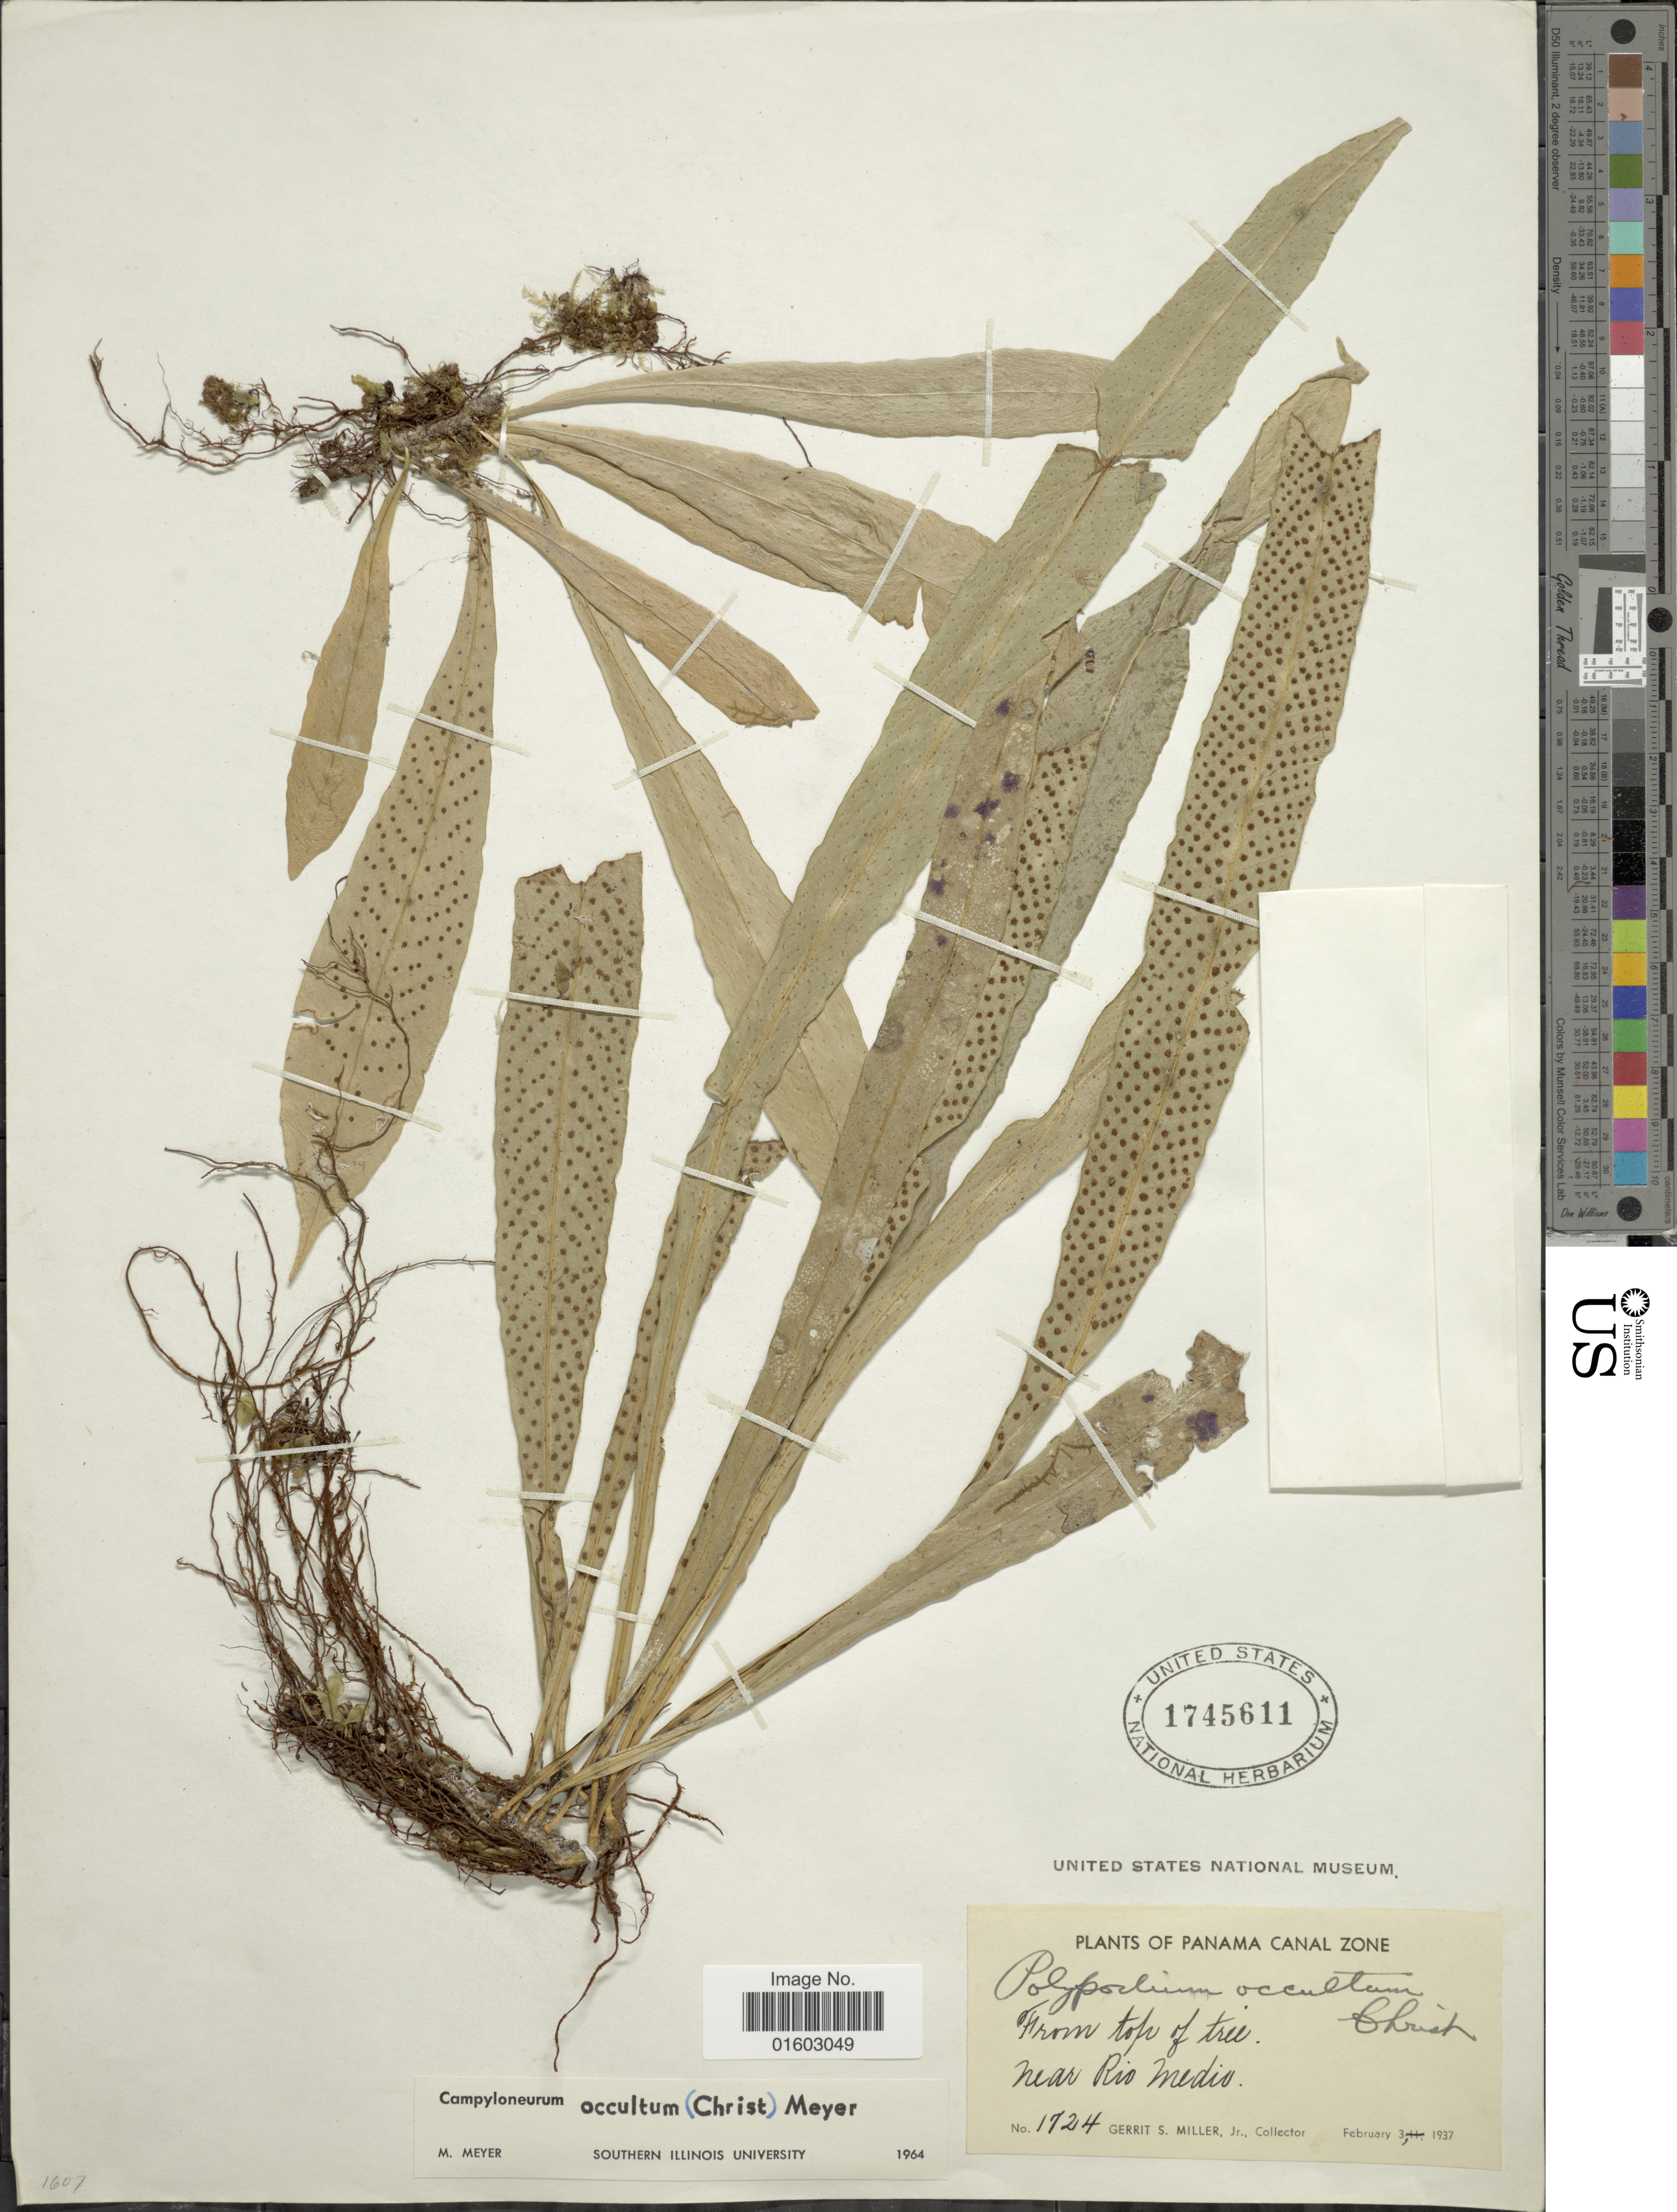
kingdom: Plantae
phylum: Tracheophyta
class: Polypodiopsida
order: Polypodiales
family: Polypodiaceae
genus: Campyloneurum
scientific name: Campyloneurum occultum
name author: (Christ) M. Mey. ex Lellinger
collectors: G. S. Miller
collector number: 1724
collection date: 1937-02-03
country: Panama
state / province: Colón / Panamá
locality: Panama, Canal Zone. Near Rio Medio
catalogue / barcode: US 1745611